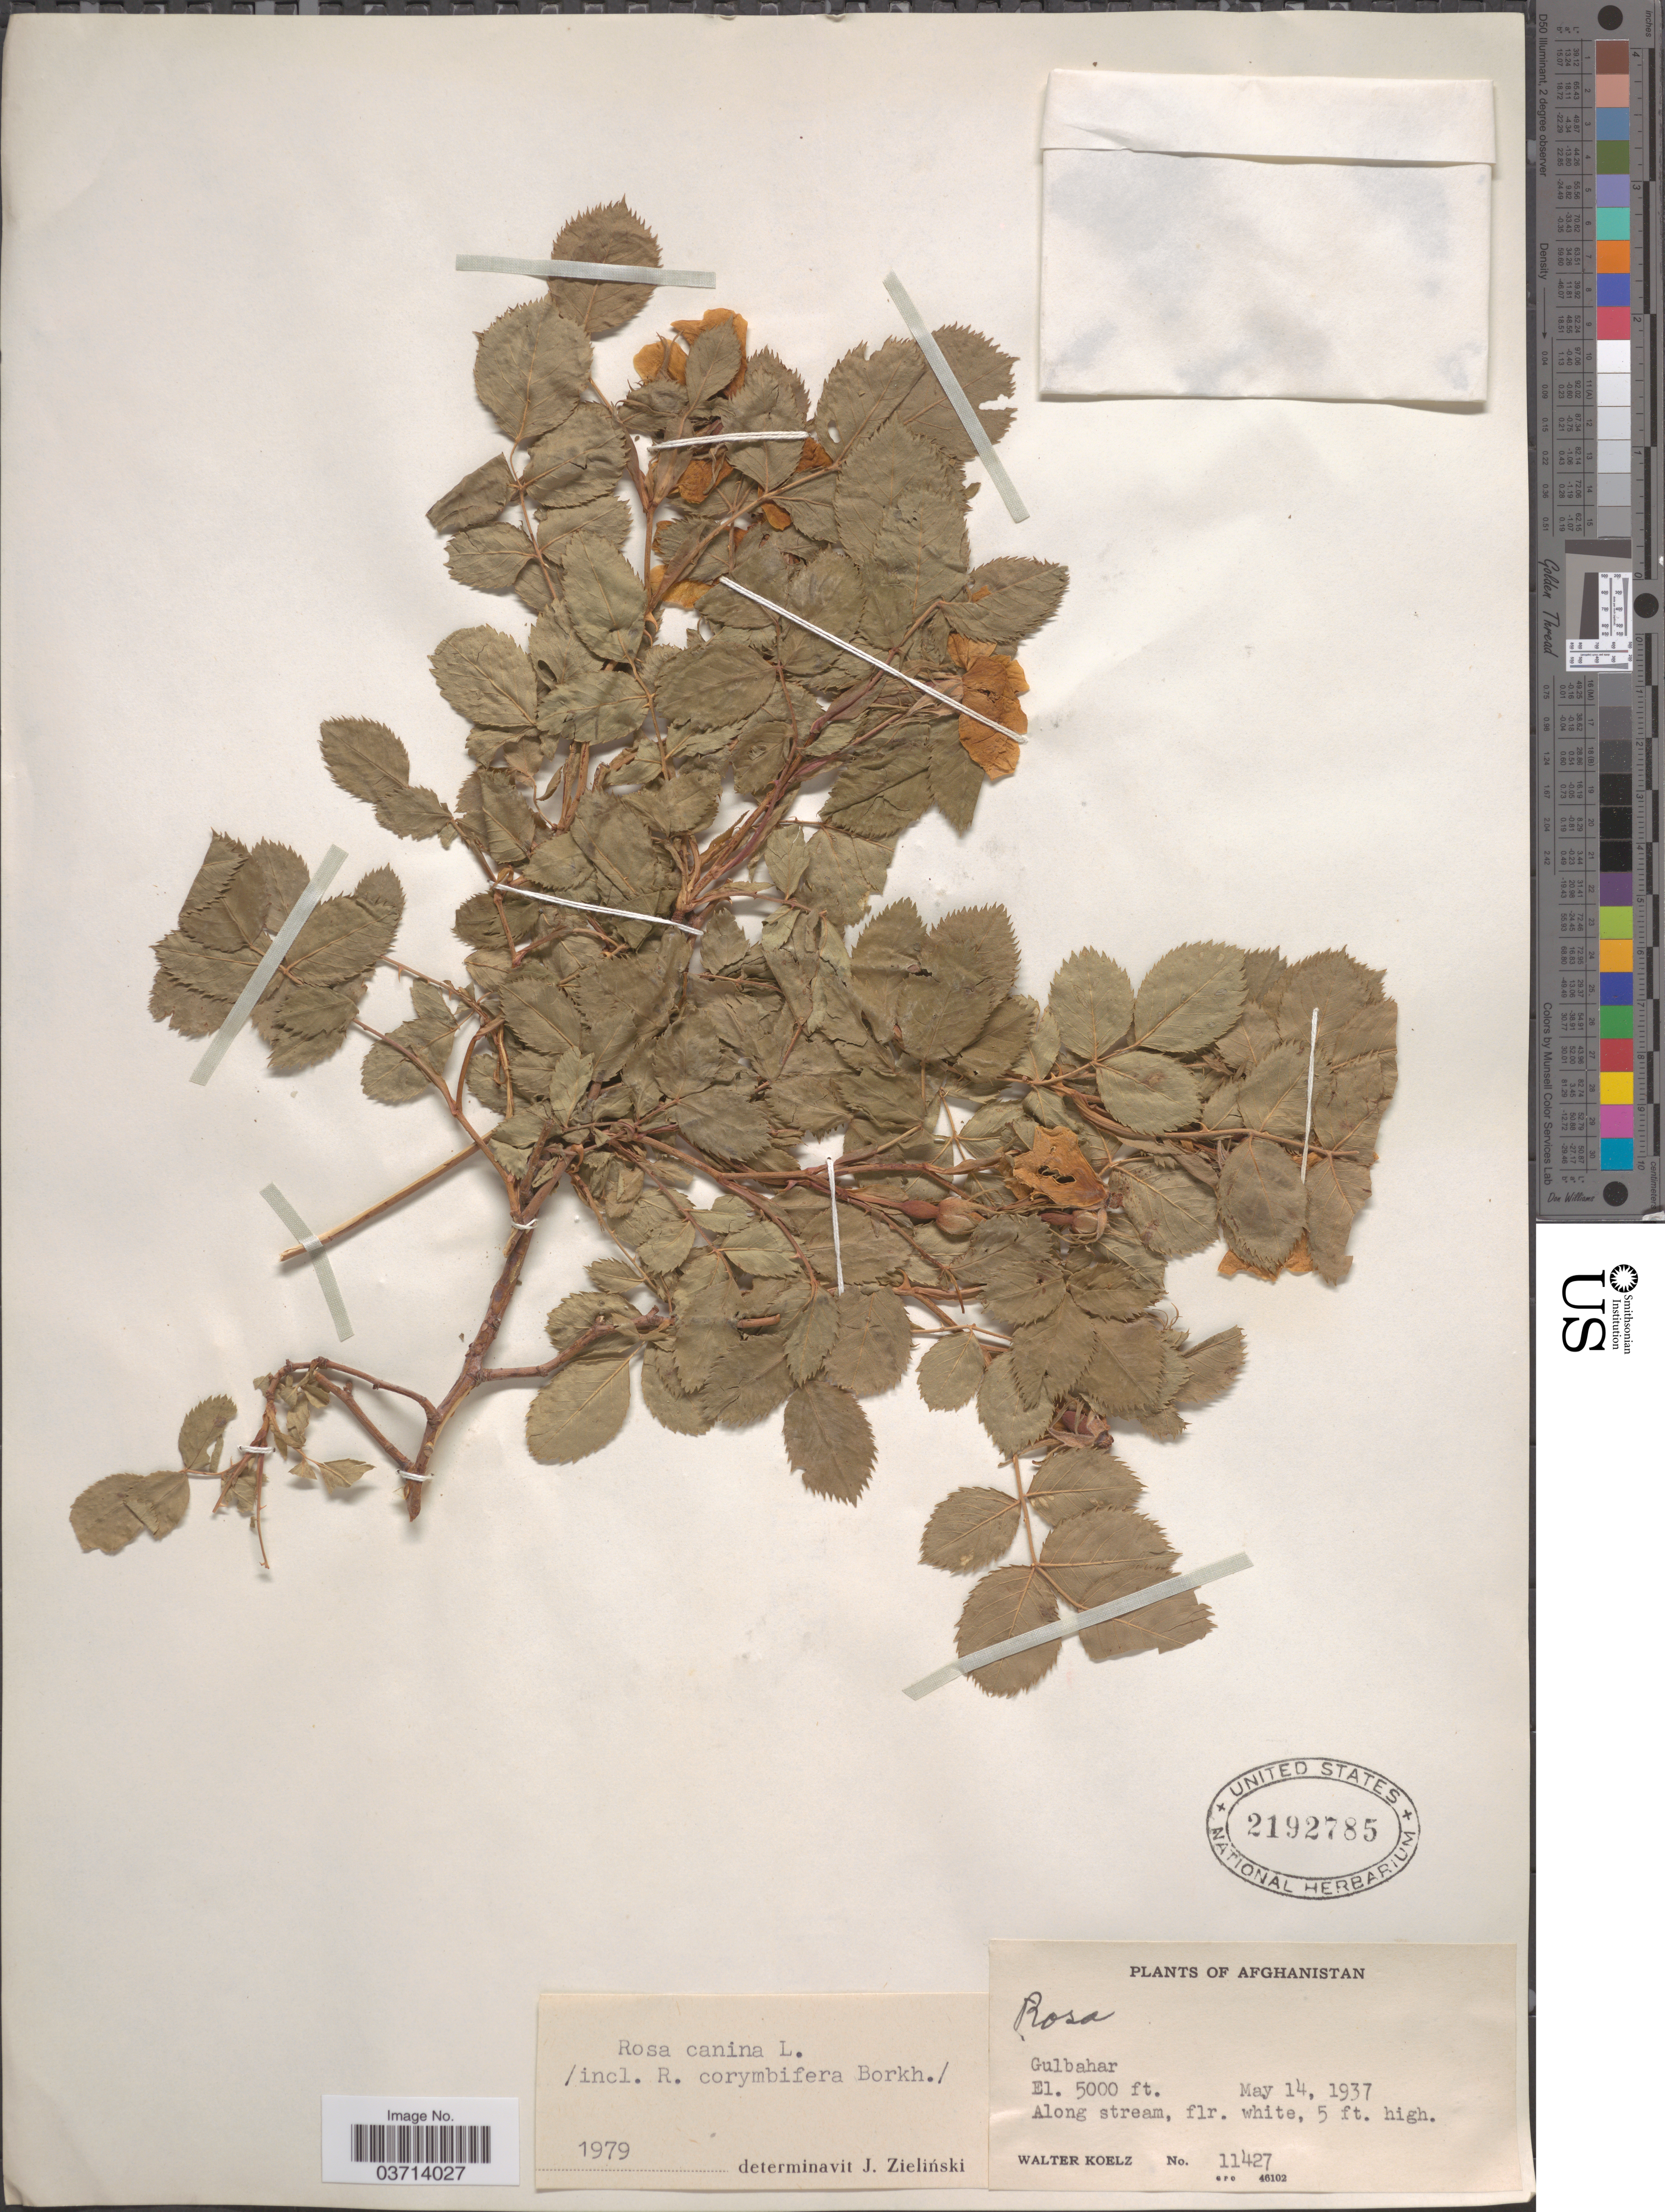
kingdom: Plantae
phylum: Tracheophyta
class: Magnoliopsida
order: Rosales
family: Rosaceae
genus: Rosa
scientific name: Rosa canina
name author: L.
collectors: W. N. Koelz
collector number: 11427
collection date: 1937-05-14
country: Afghanistan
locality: Gulbahar.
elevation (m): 1524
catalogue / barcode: US 2192785